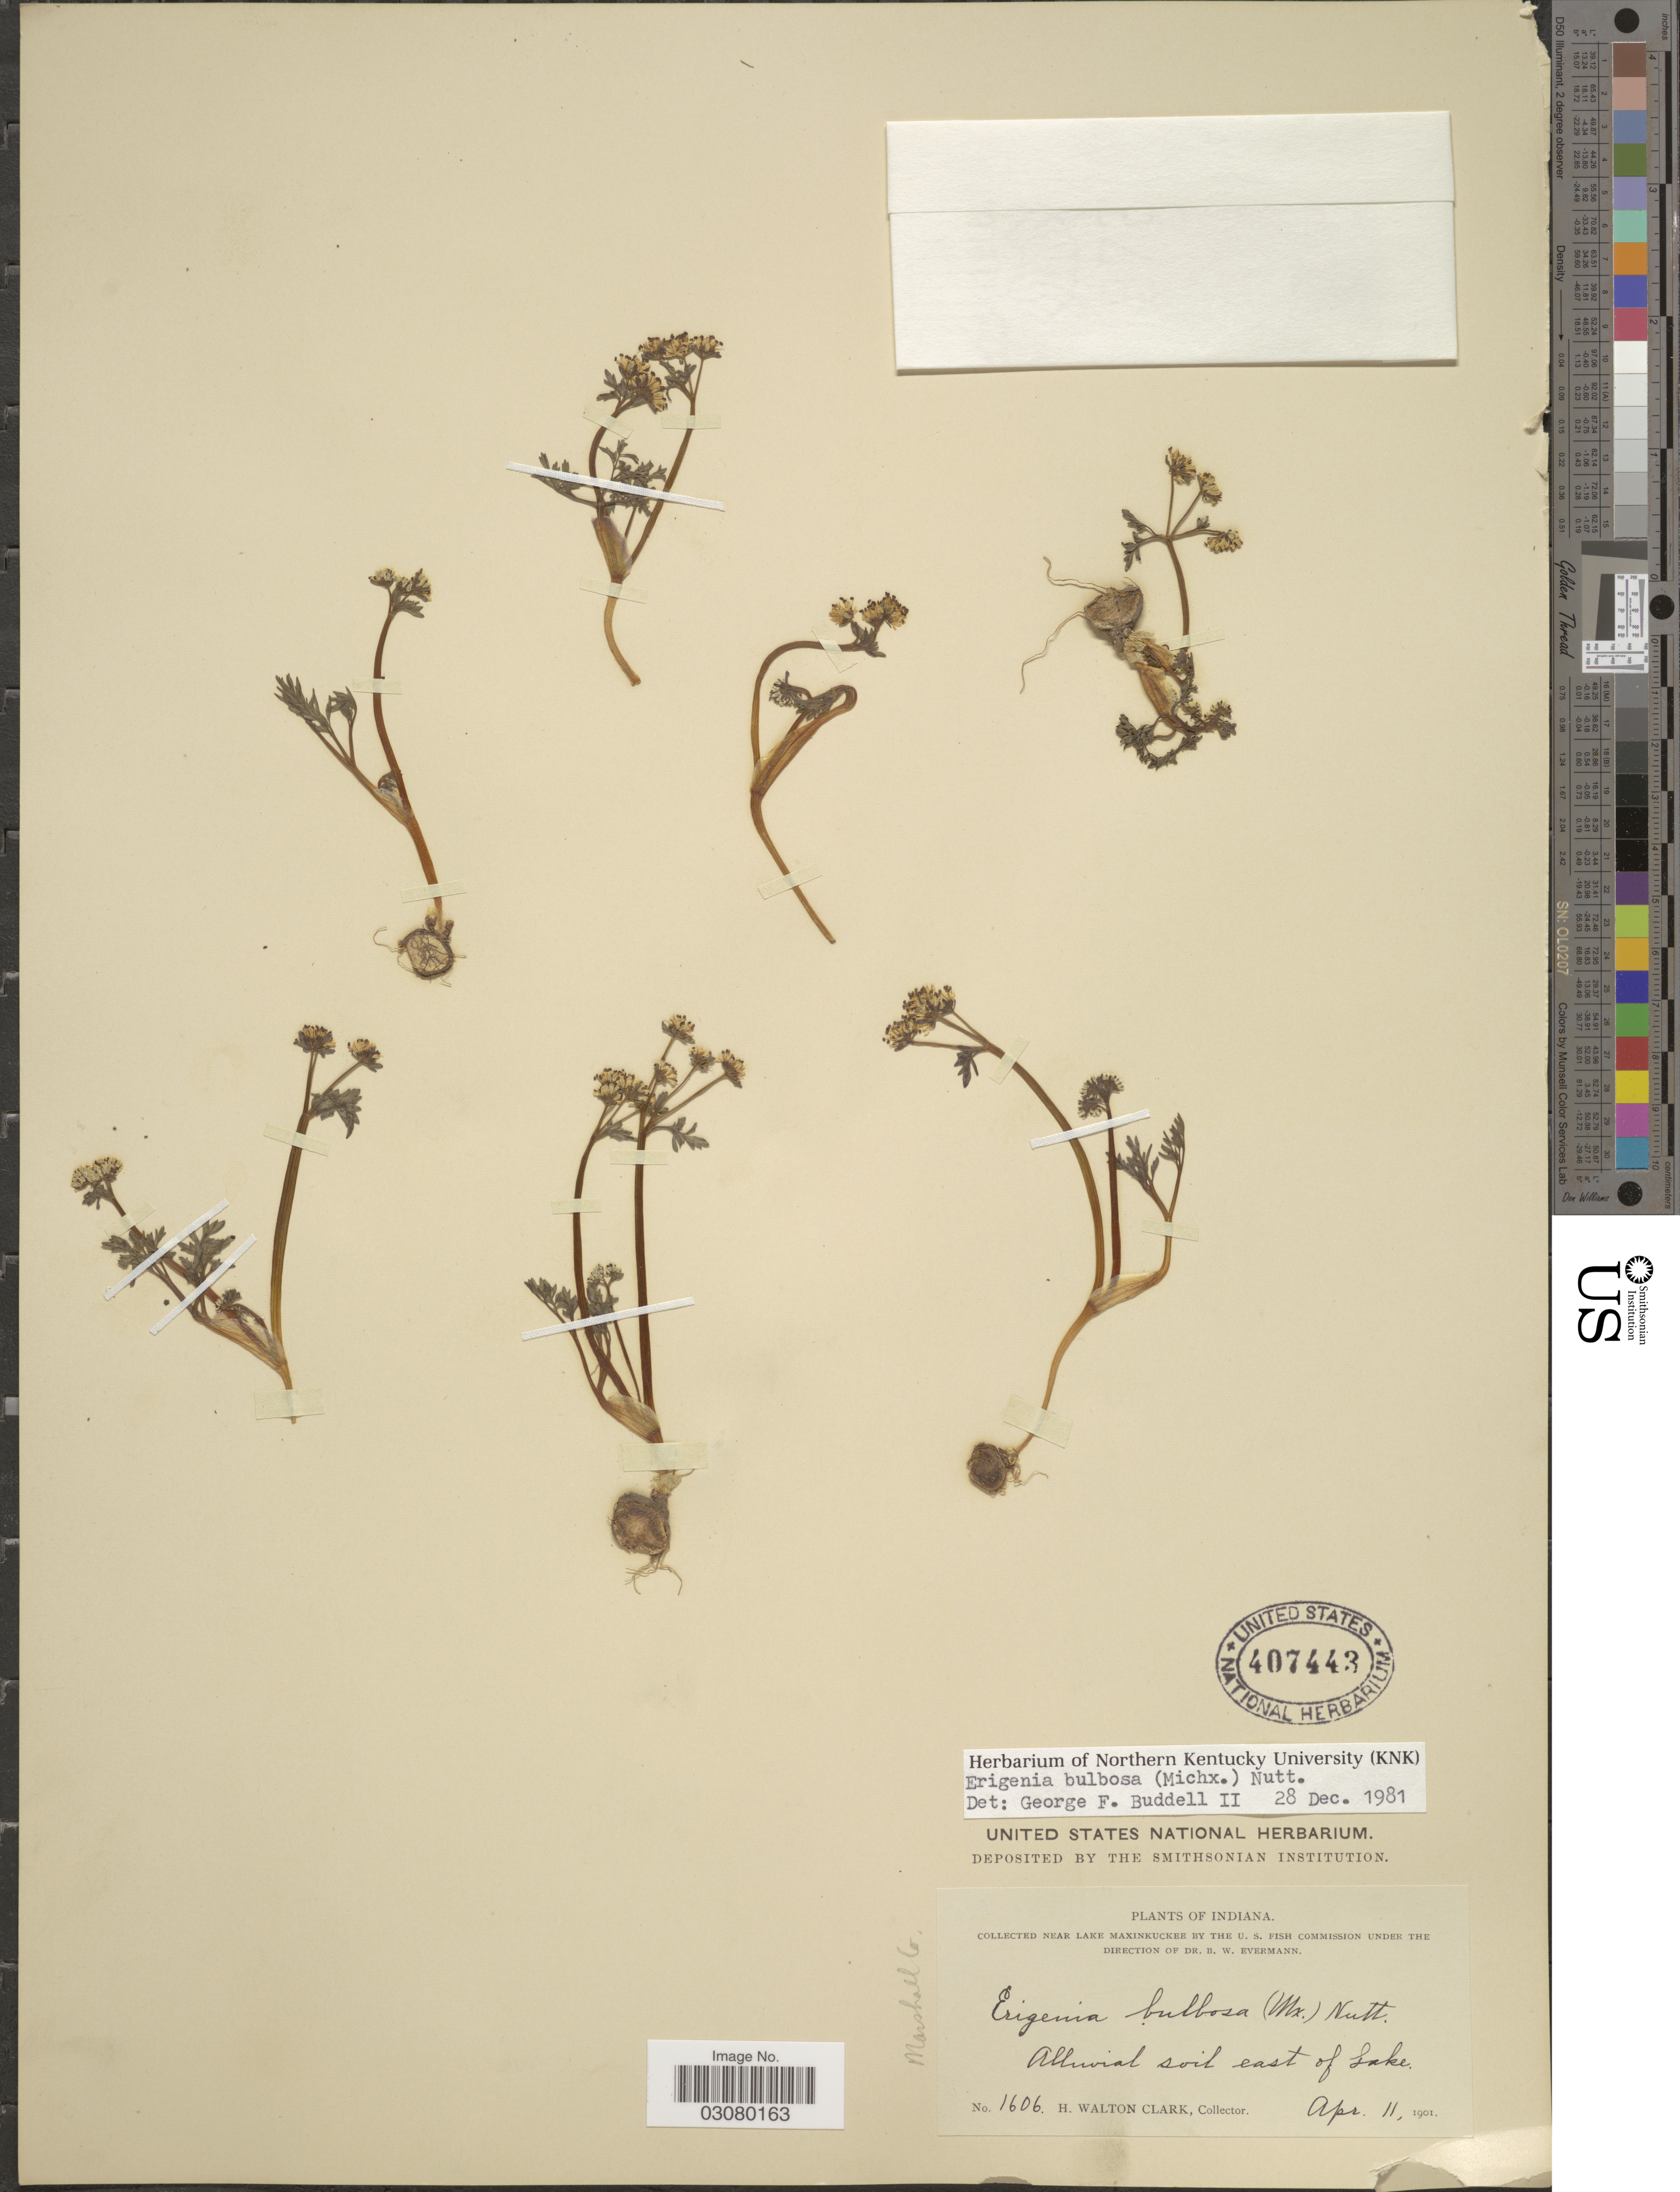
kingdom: Plantae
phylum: Tracheophyta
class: Magnoliopsida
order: Apiales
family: Apiaceae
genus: Erigenia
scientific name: Erigenia bulbosa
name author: (Michx.) Nutt.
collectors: H. W. Clark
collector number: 1606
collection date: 1901-04-11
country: United States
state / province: Indiana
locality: Near Lake Maxinkuckee. East of Lake. Marshall Co.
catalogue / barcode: US 407443